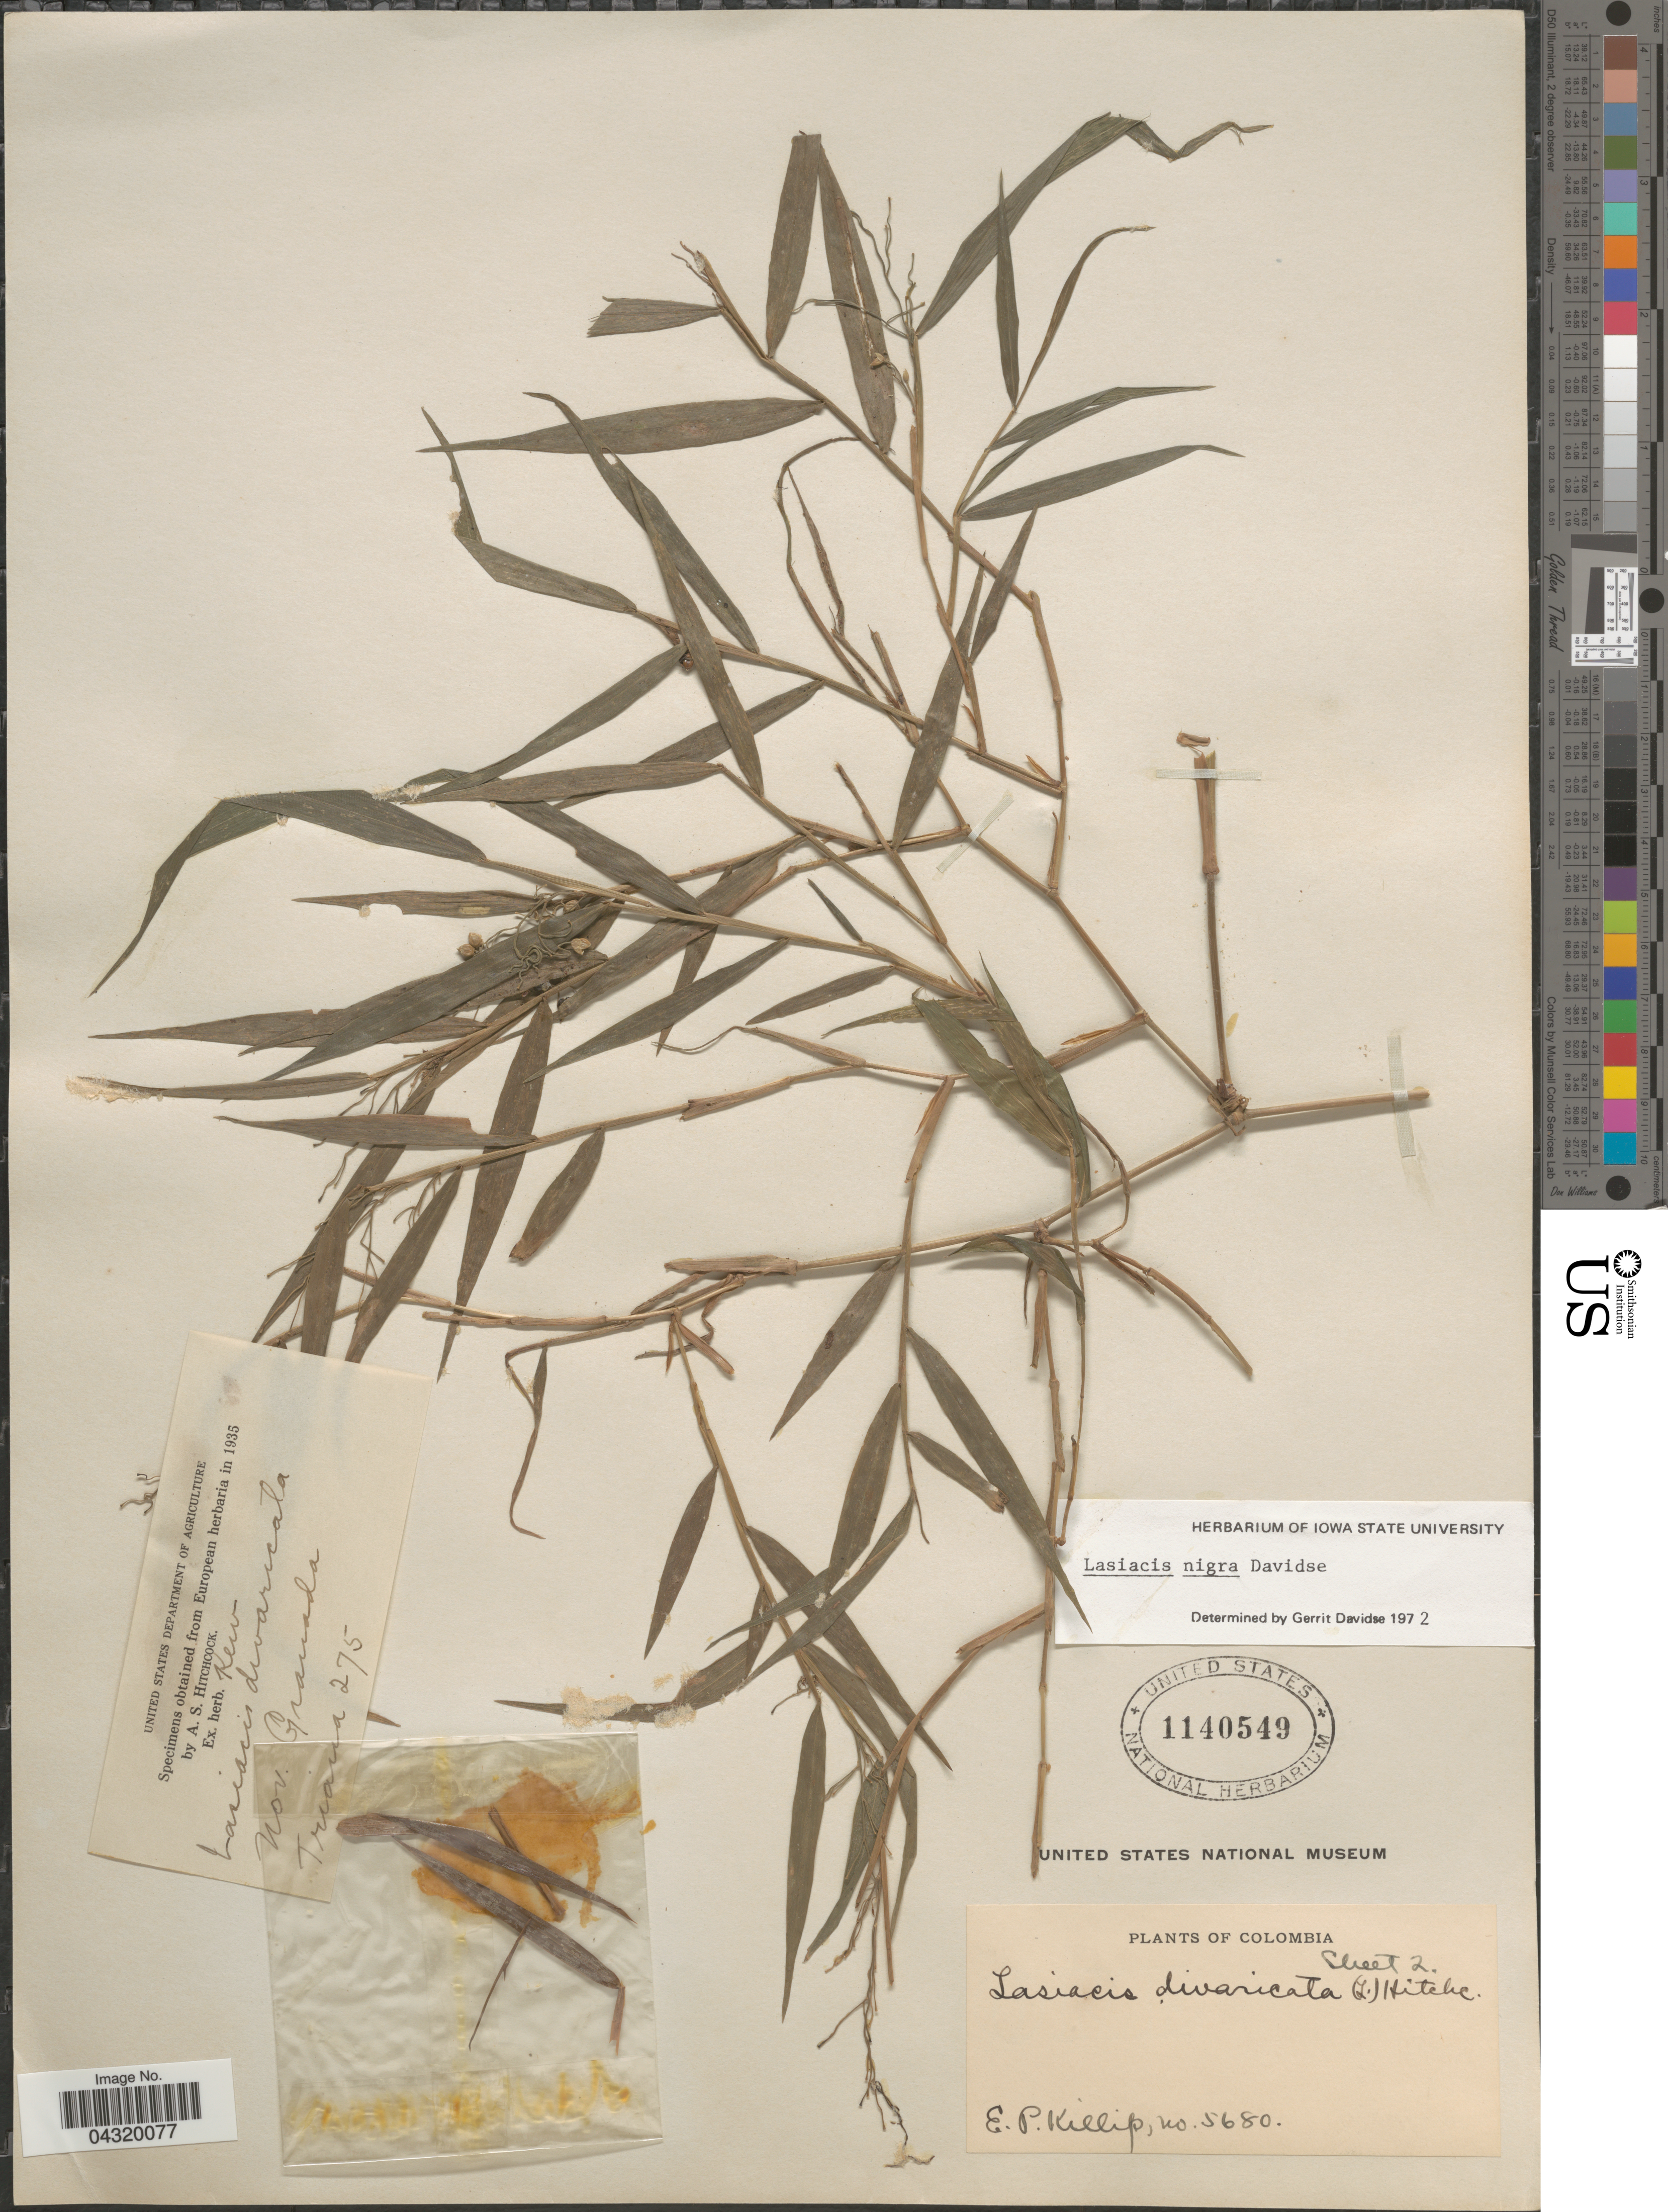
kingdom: Plantae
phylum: Tracheophyta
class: Liliopsida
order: Poales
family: Poaceae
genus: Lasiacis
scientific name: Lasiacis nigra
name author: Davidse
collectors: Triana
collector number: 275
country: Colombia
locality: Nov. Granada.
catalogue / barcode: US 1140549